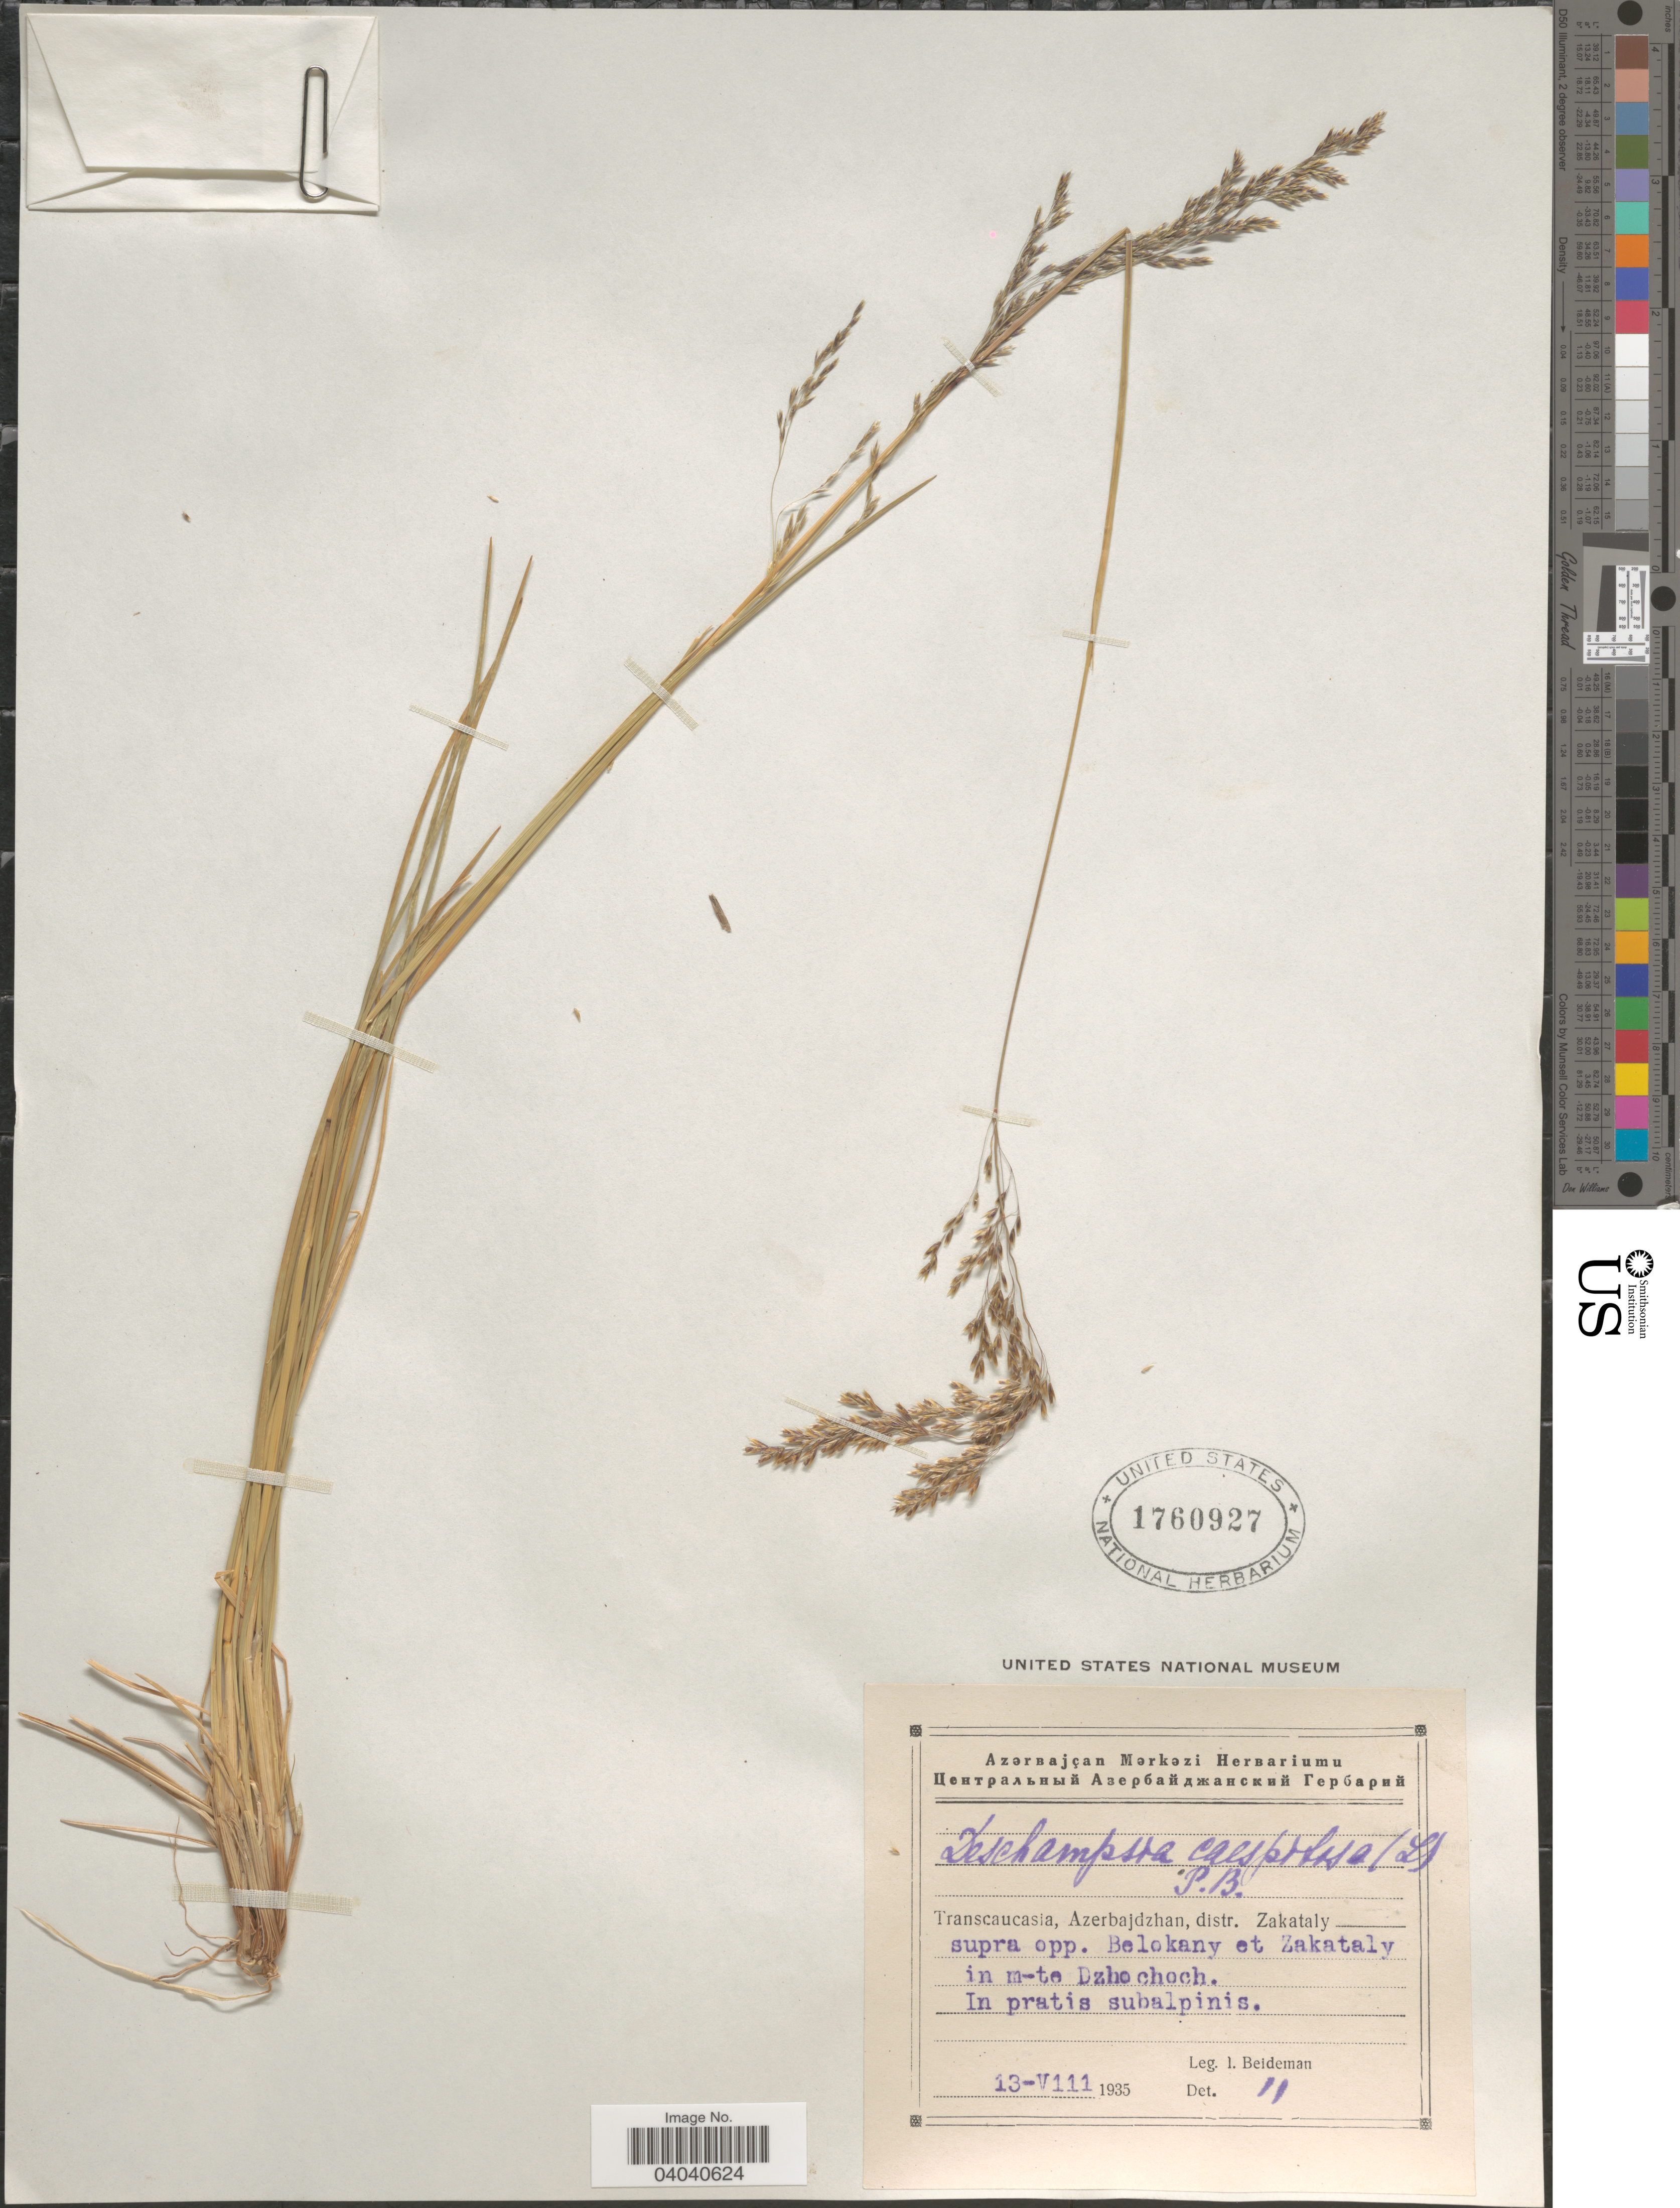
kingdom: Plantae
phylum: Tracheophyta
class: Liliopsida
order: Poales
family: Poaceae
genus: Deschampsia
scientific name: Deschampsia cespitosa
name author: (L.) P. Beauv.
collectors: I. Beideman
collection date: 1935-08-13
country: Azerbaijan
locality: Transcaucasia, Azerbajdzhan, distr. Zakataly supra opp. Belokany et Zakataly in m-te Dzhochoch.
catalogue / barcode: US 1760927